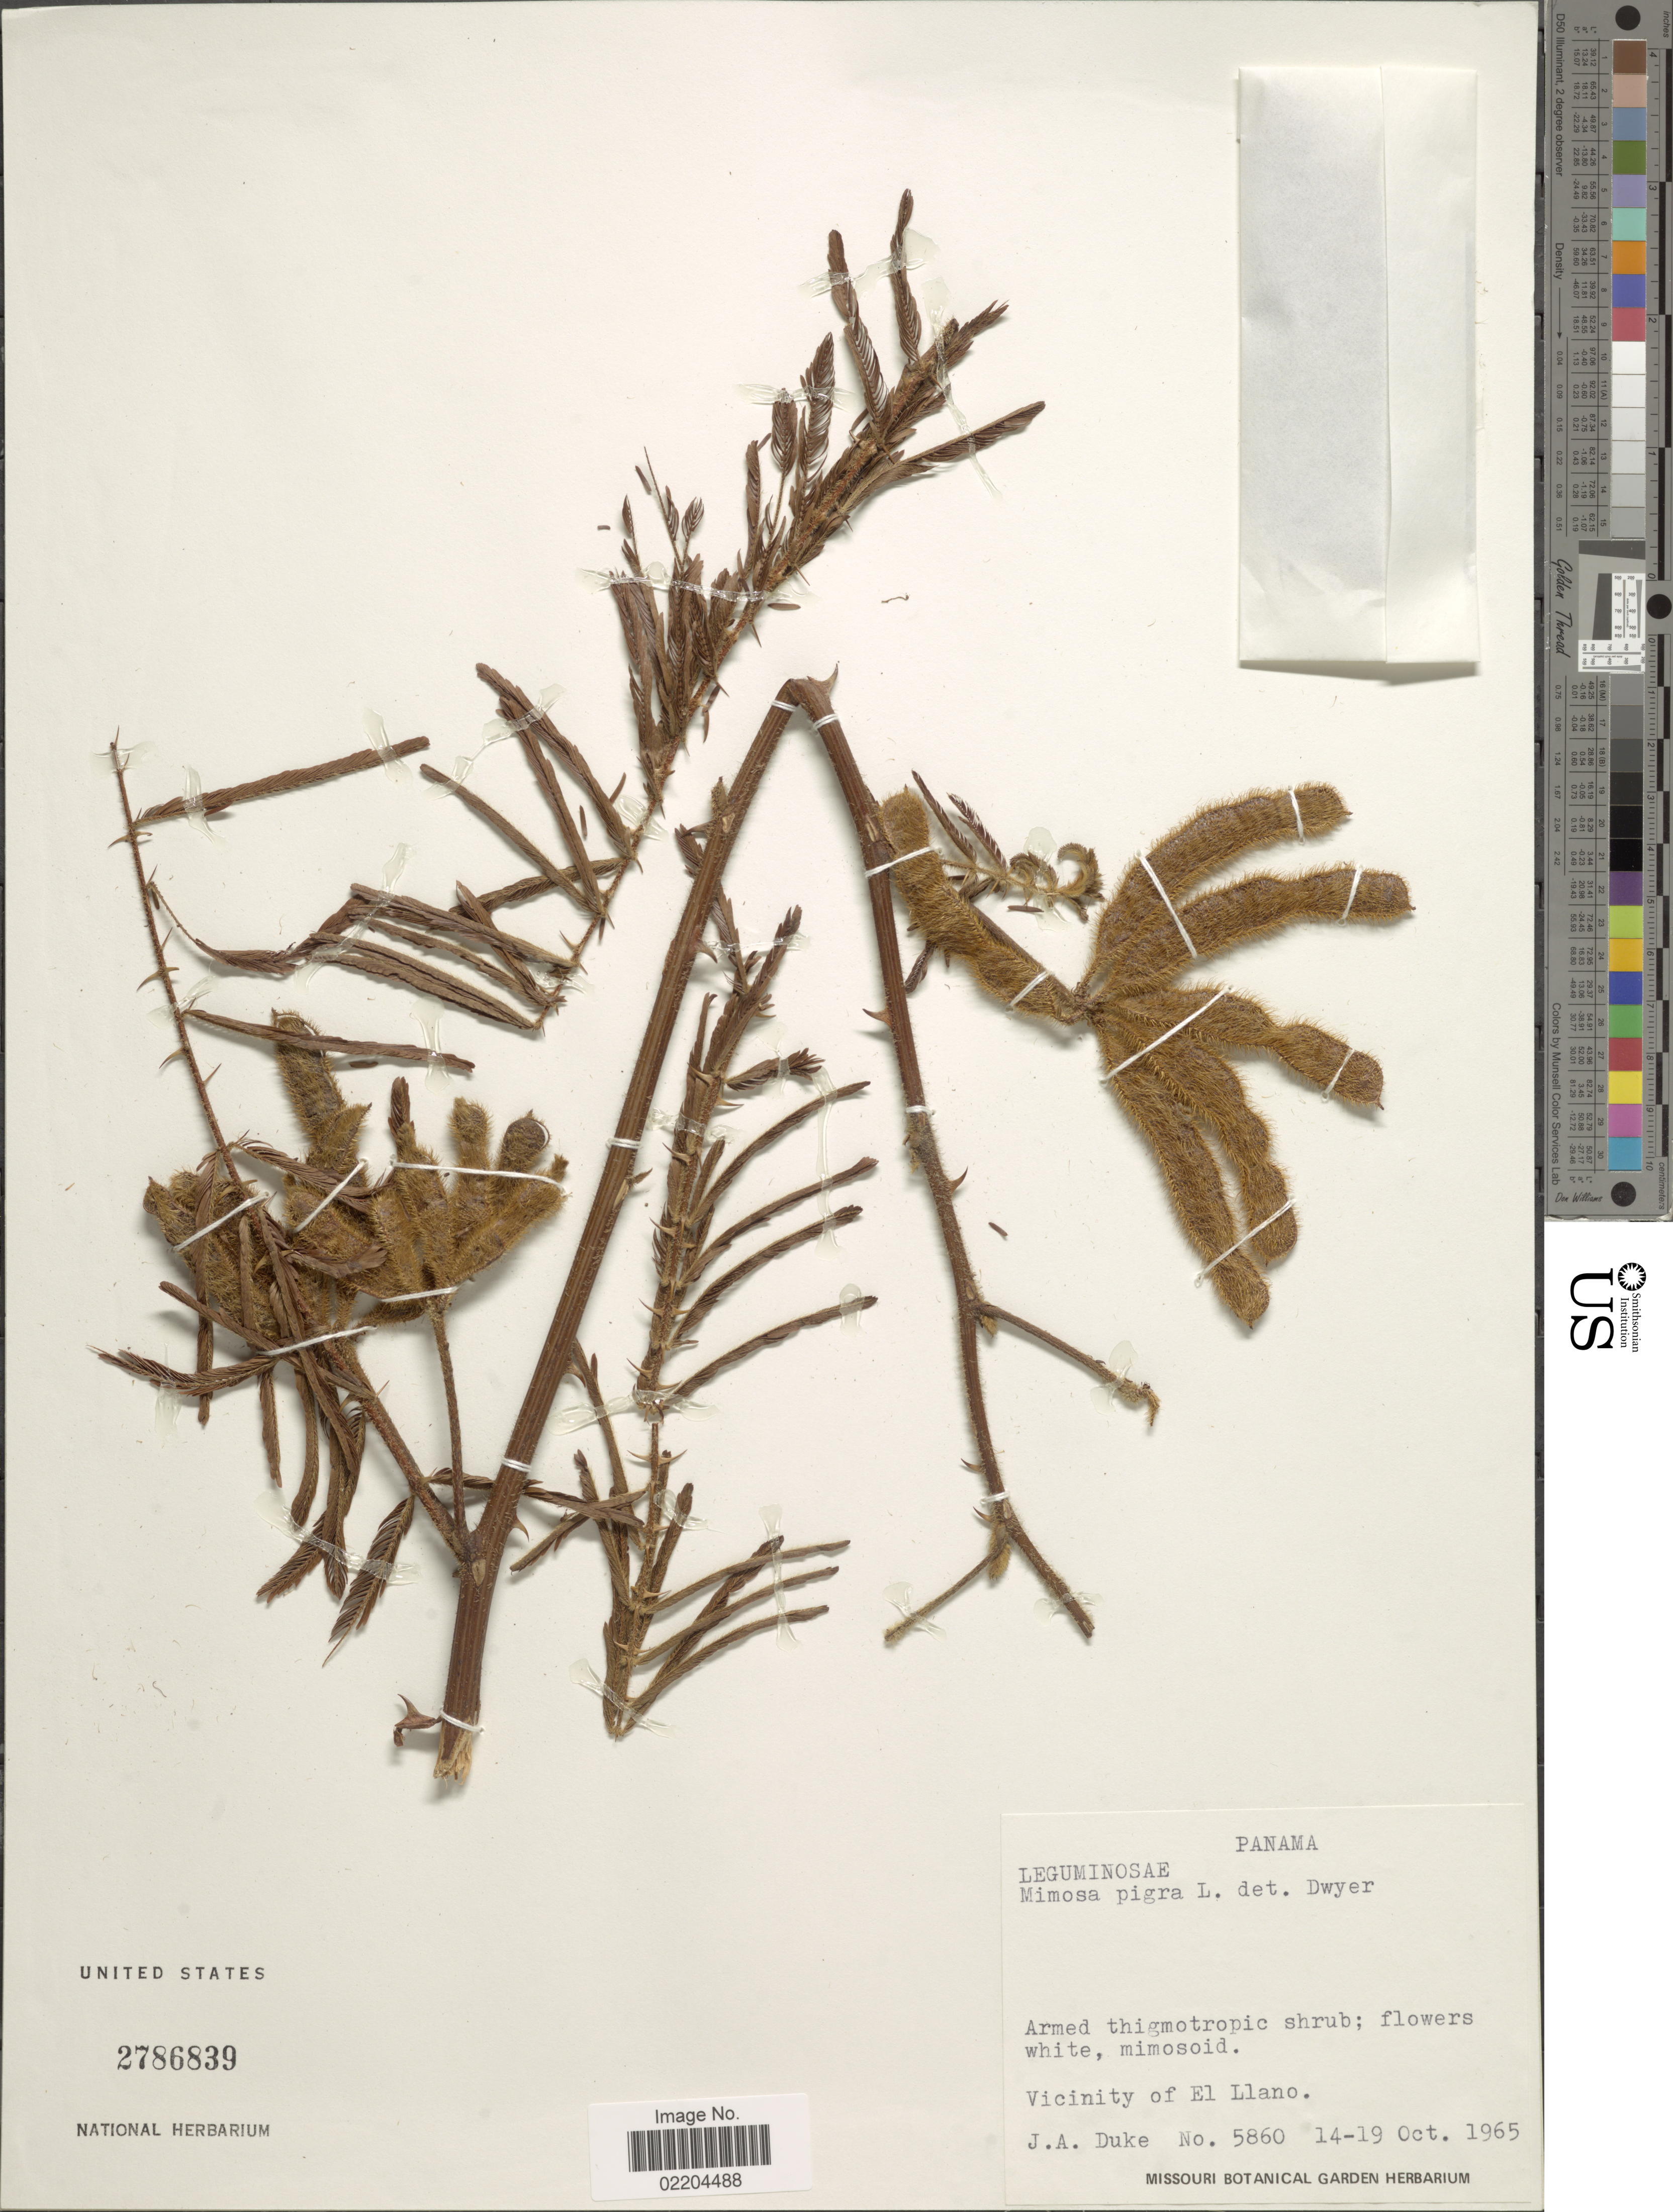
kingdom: Plantae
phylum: Tracheophyta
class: Magnoliopsida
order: Fabales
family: Fabaceae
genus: Mimosa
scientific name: Mimosa pigra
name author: L.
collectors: J. A. Duke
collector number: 5860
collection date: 1965-10-14/1965-10-19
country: Panama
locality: Panama. Vicinity of El Llano.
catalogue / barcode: US 2786839